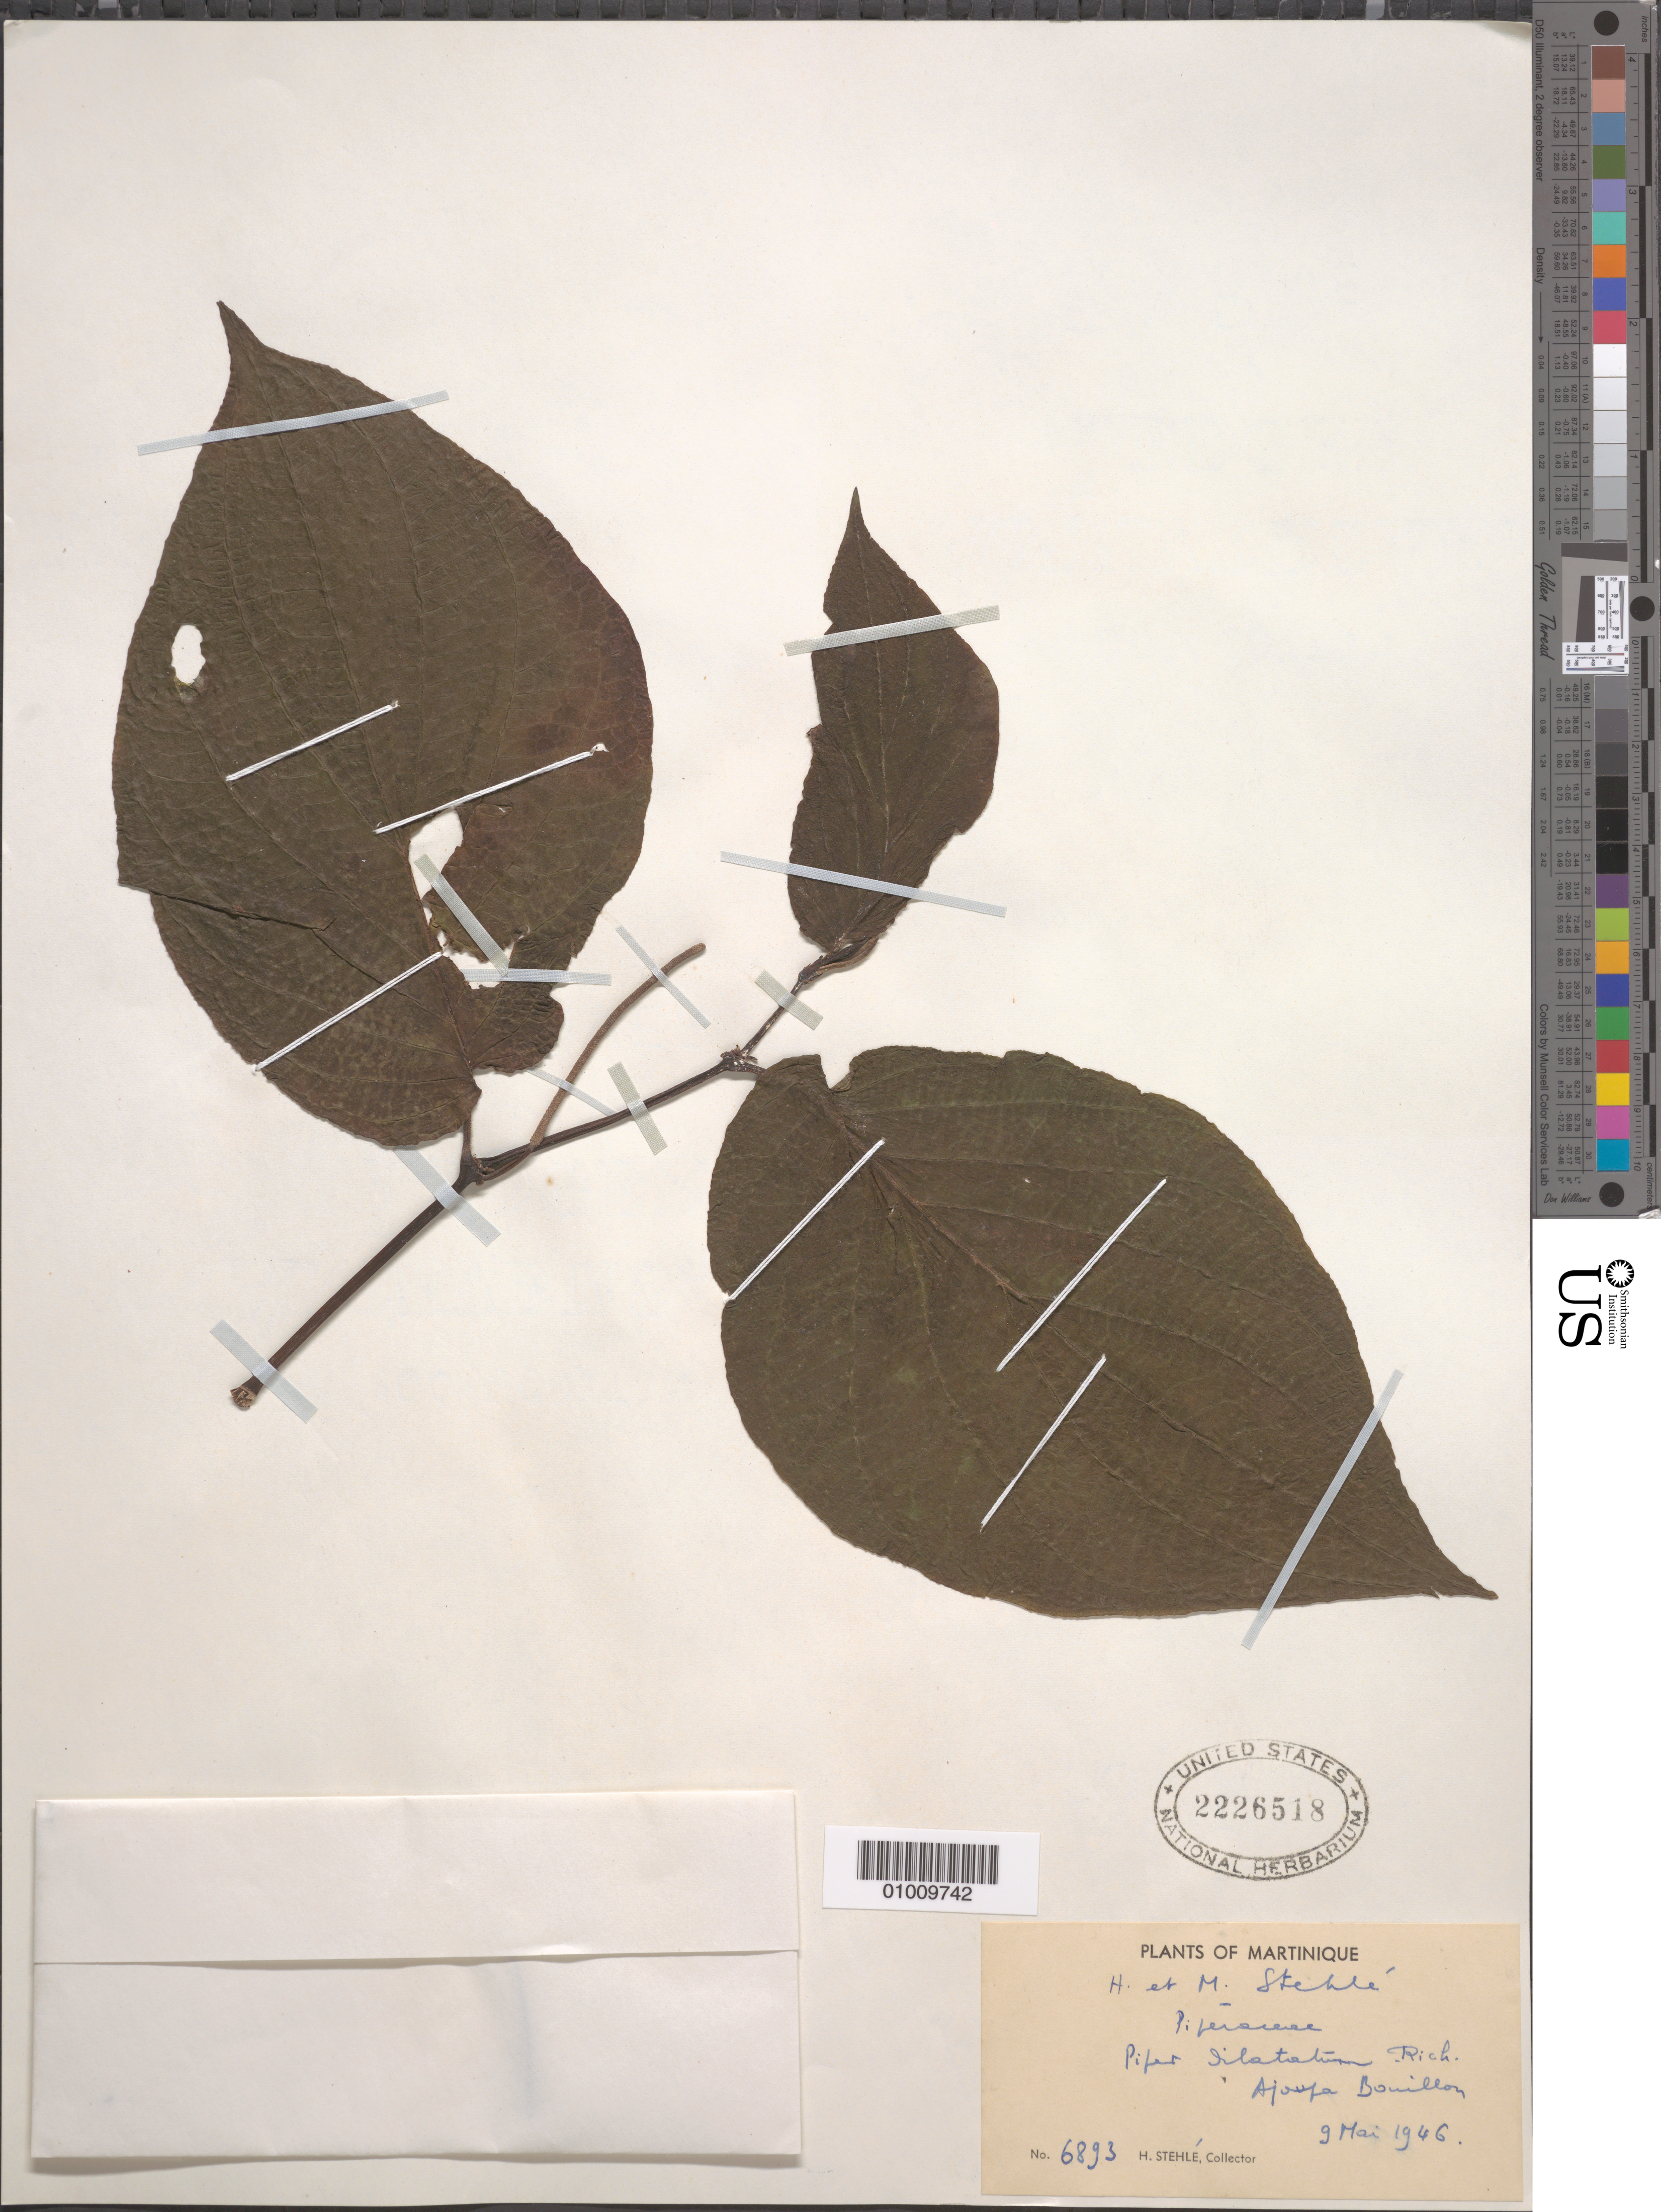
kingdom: Plantae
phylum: Tracheophyta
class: Magnoliopsida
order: Piperales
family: Piperaceae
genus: Piper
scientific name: Piper dilatatum var. dilatatum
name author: Rich.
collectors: H. Stehlé & M. Stehlé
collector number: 6893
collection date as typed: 09 May 1946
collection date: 1946-05-09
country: Martinique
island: Martinique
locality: Ajou le Bouillon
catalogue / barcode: US 2226518